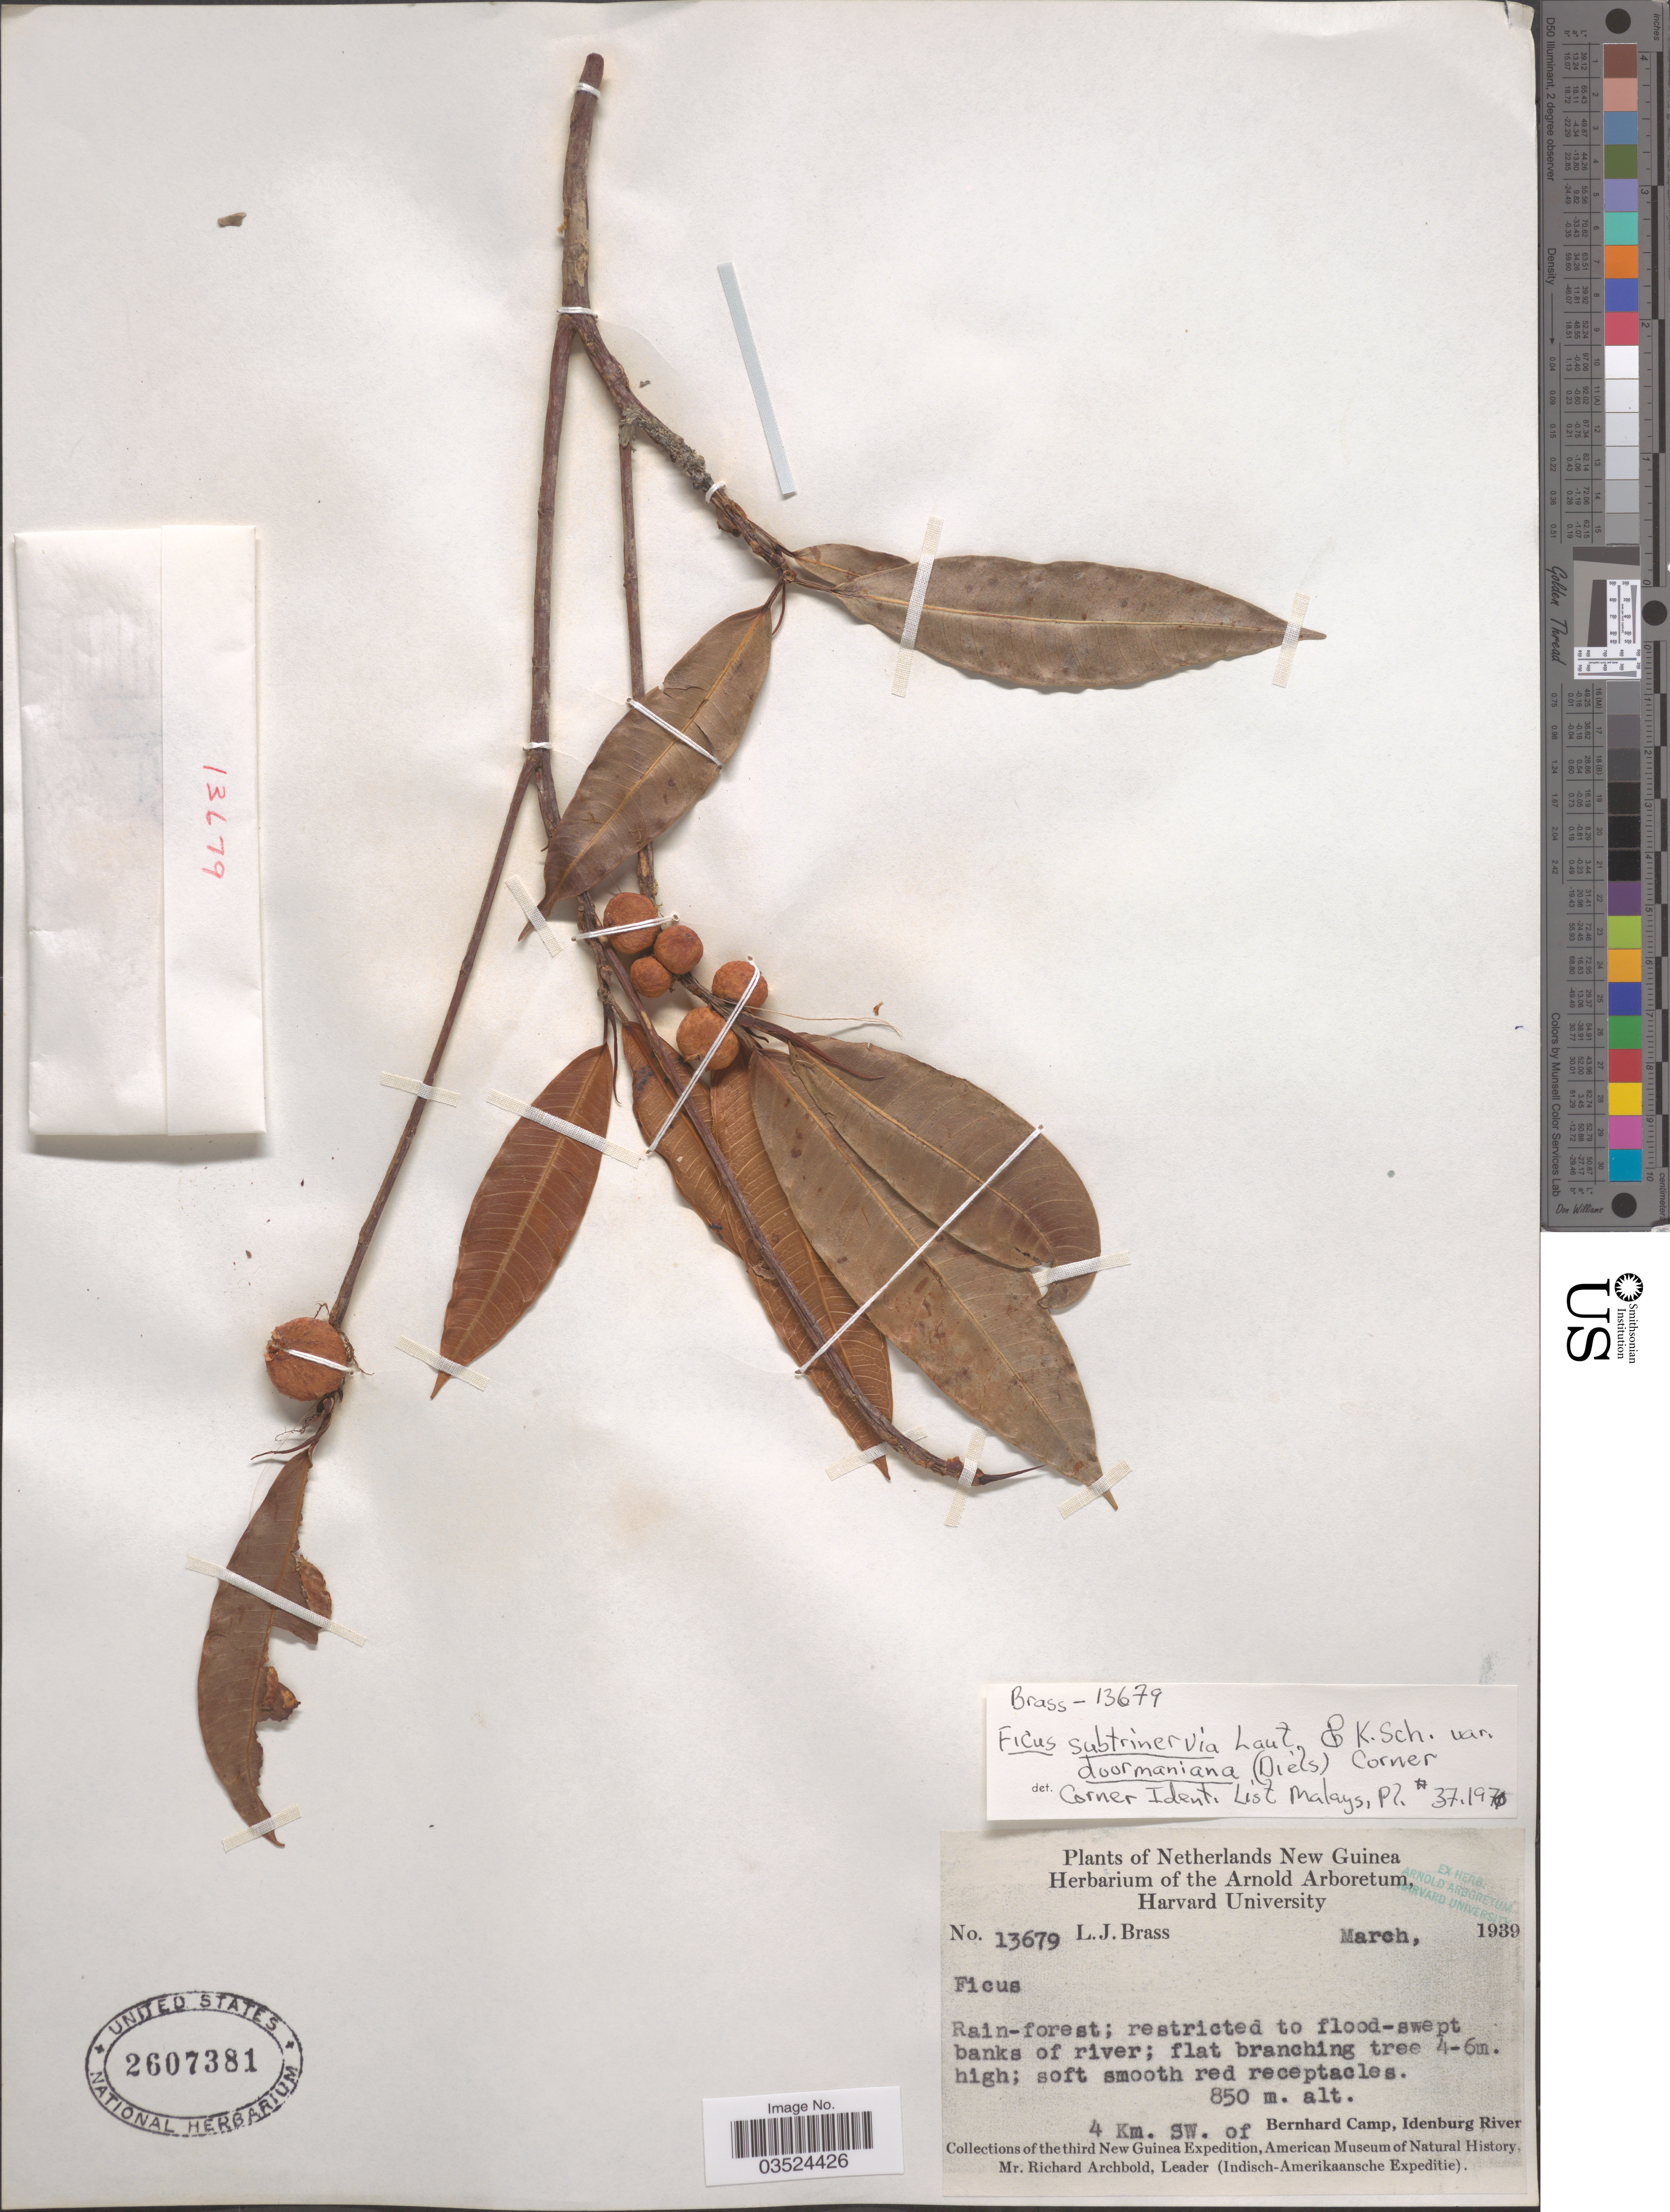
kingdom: Plantae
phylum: Tracheophyta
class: Magnoliopsida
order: Rosales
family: Moraceae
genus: Ficus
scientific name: Ficus subtrinervia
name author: K. Schum. & Lauterb.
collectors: L. J. Brass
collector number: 13679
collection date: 1939-03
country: Indonesia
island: New Guinea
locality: Netherlands New Guinea. 4 Km. SW. of Bernhard Camp, Idenburg River.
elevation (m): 850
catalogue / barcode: US 2607381